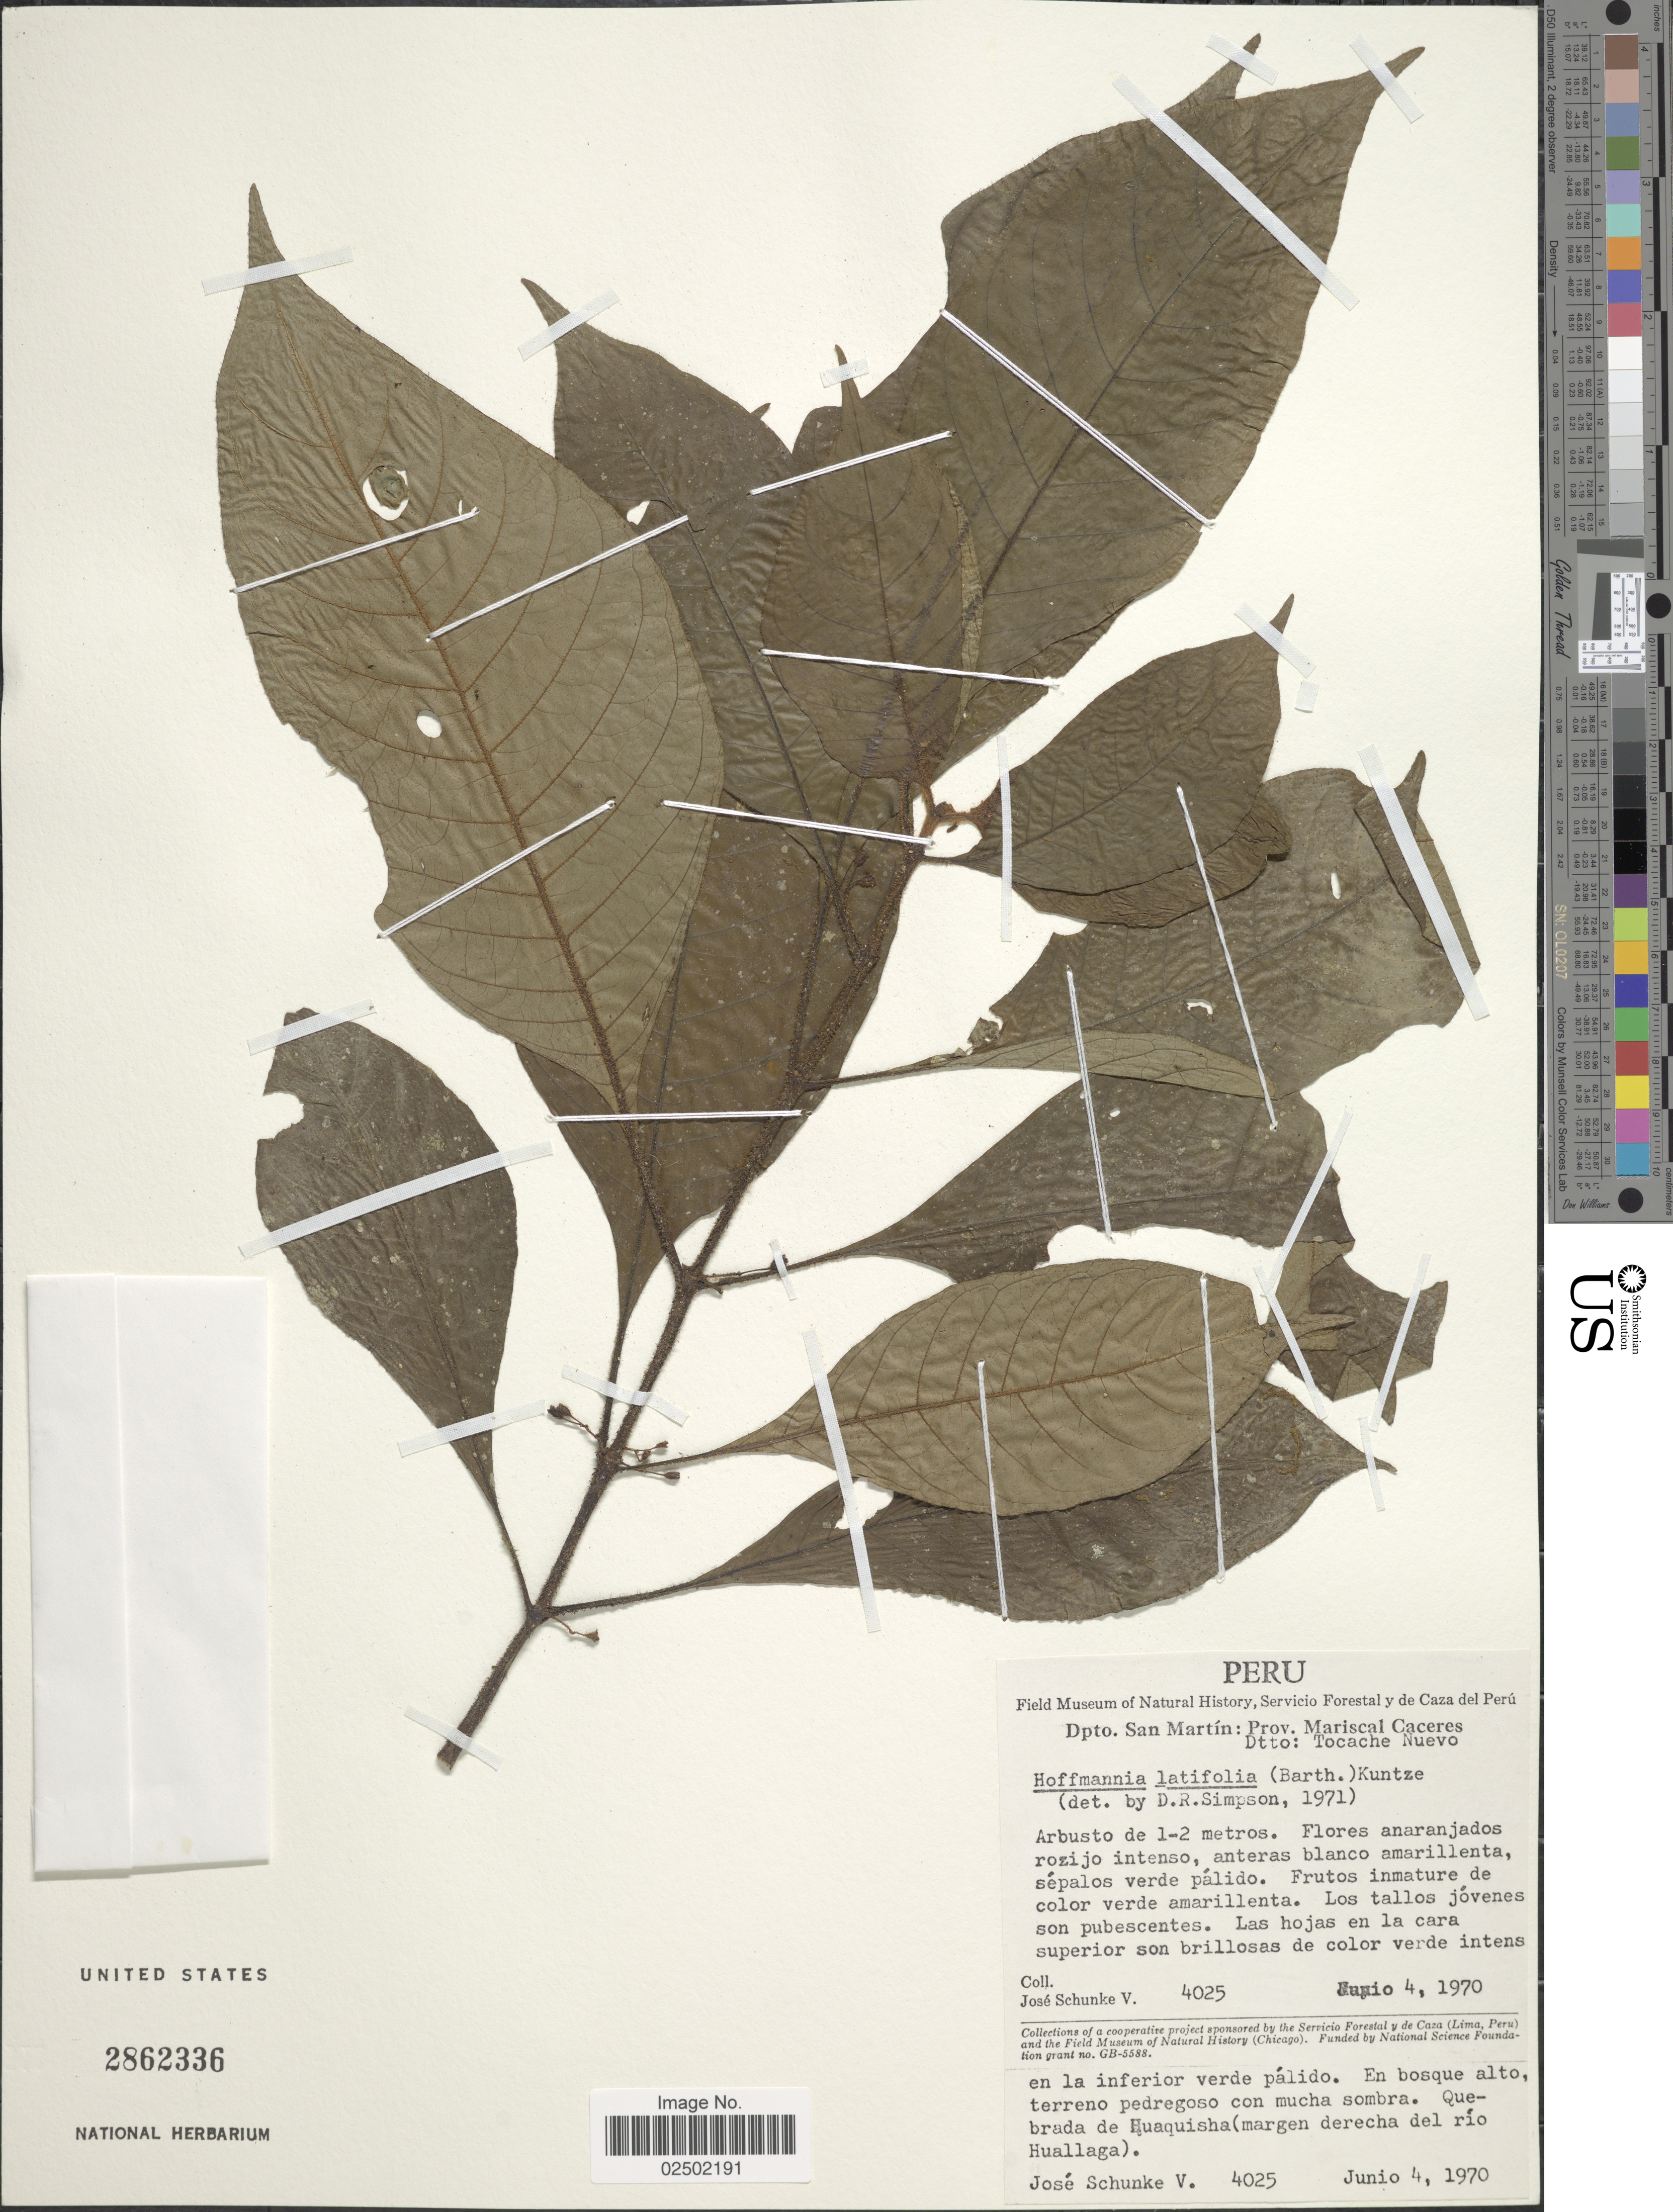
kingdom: Plantae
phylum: Tracheophyta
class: Magnoliopsida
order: Gentianales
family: Rubiaceae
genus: Hoffmannia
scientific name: Hoffmannia latifolia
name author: (Bartl.) Kuntze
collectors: J. Schunke Vigo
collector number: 4025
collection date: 1970-06-04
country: Peru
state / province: San Martín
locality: Dpto. San Martin: prov. Mariscal Caceres, Dtto. Tocache Nuevo, Quebrada de Huaquisha (margen derecha del rio Huallaga)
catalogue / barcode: US 2862336